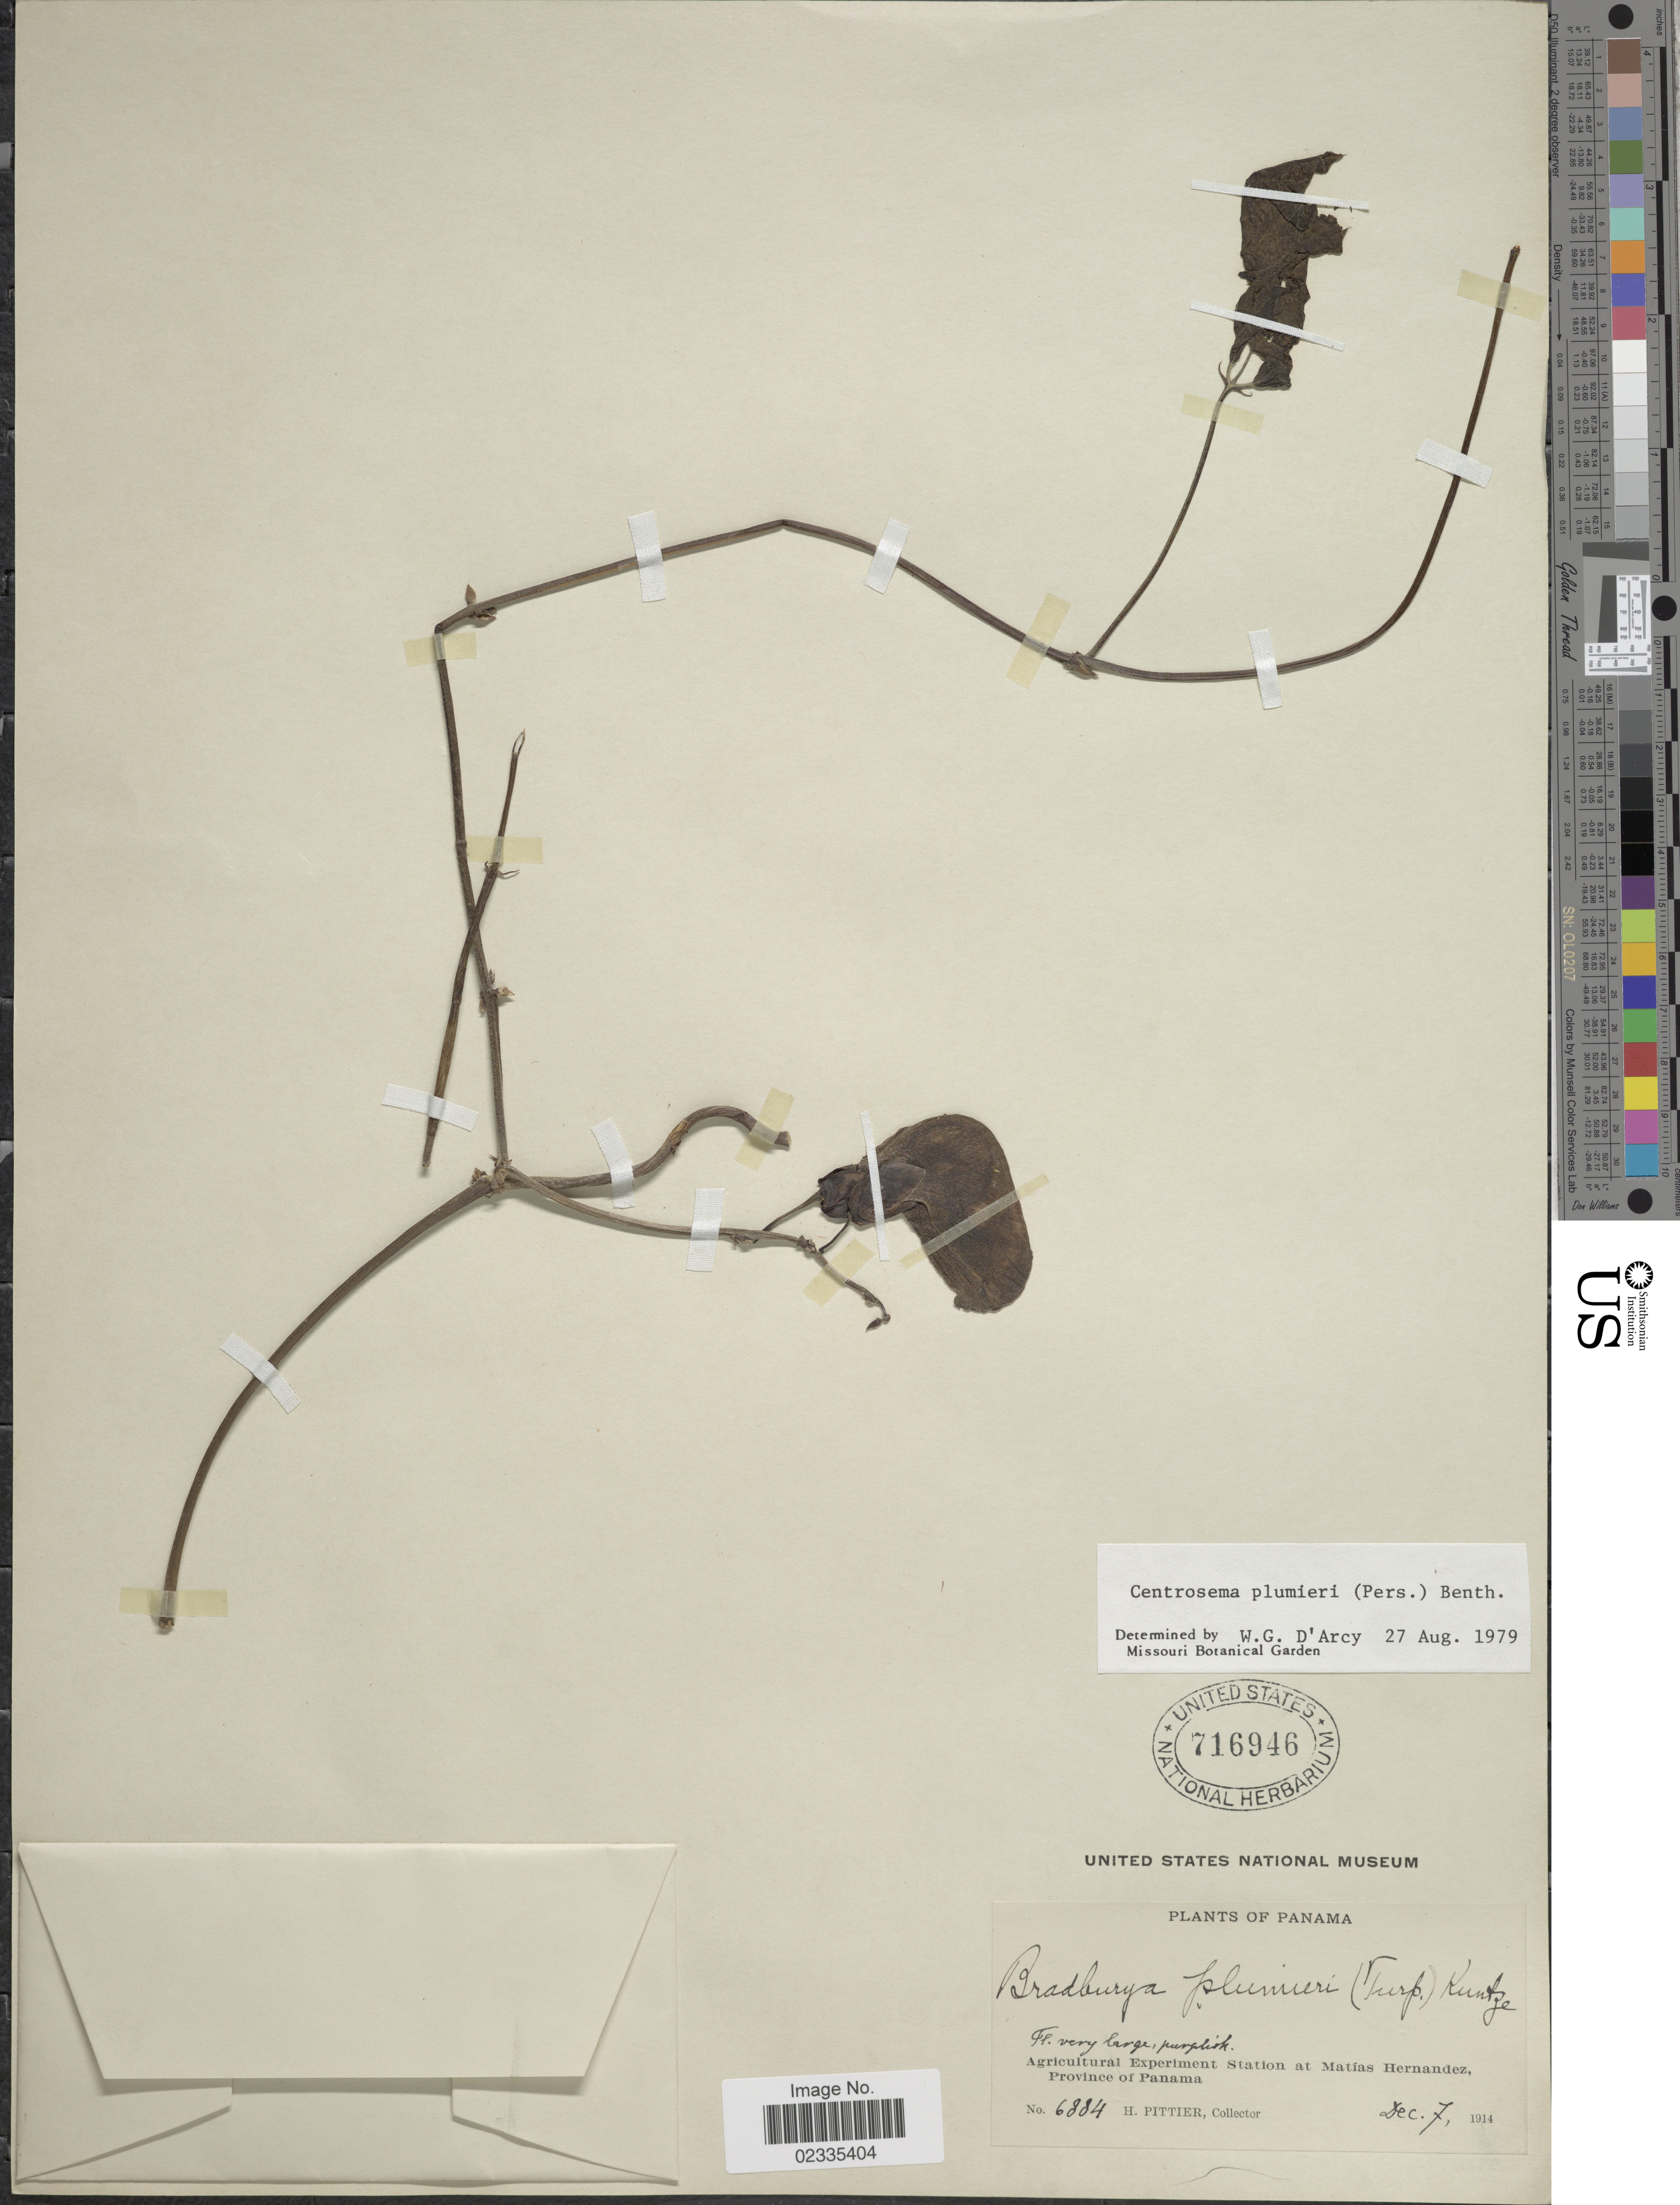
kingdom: Plantae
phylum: Tracheophyta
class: Magnoliopsida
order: Fabales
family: Fabaceae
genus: Centrosema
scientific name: Centrosema plumieri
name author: (Turpin ex Pers.) Benth.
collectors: H. F. Pittier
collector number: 6884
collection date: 1914-12-07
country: Panama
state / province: Panamá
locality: Agricultural Experiment Station at Matias Hernandez, Province of Panama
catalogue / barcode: US 716946